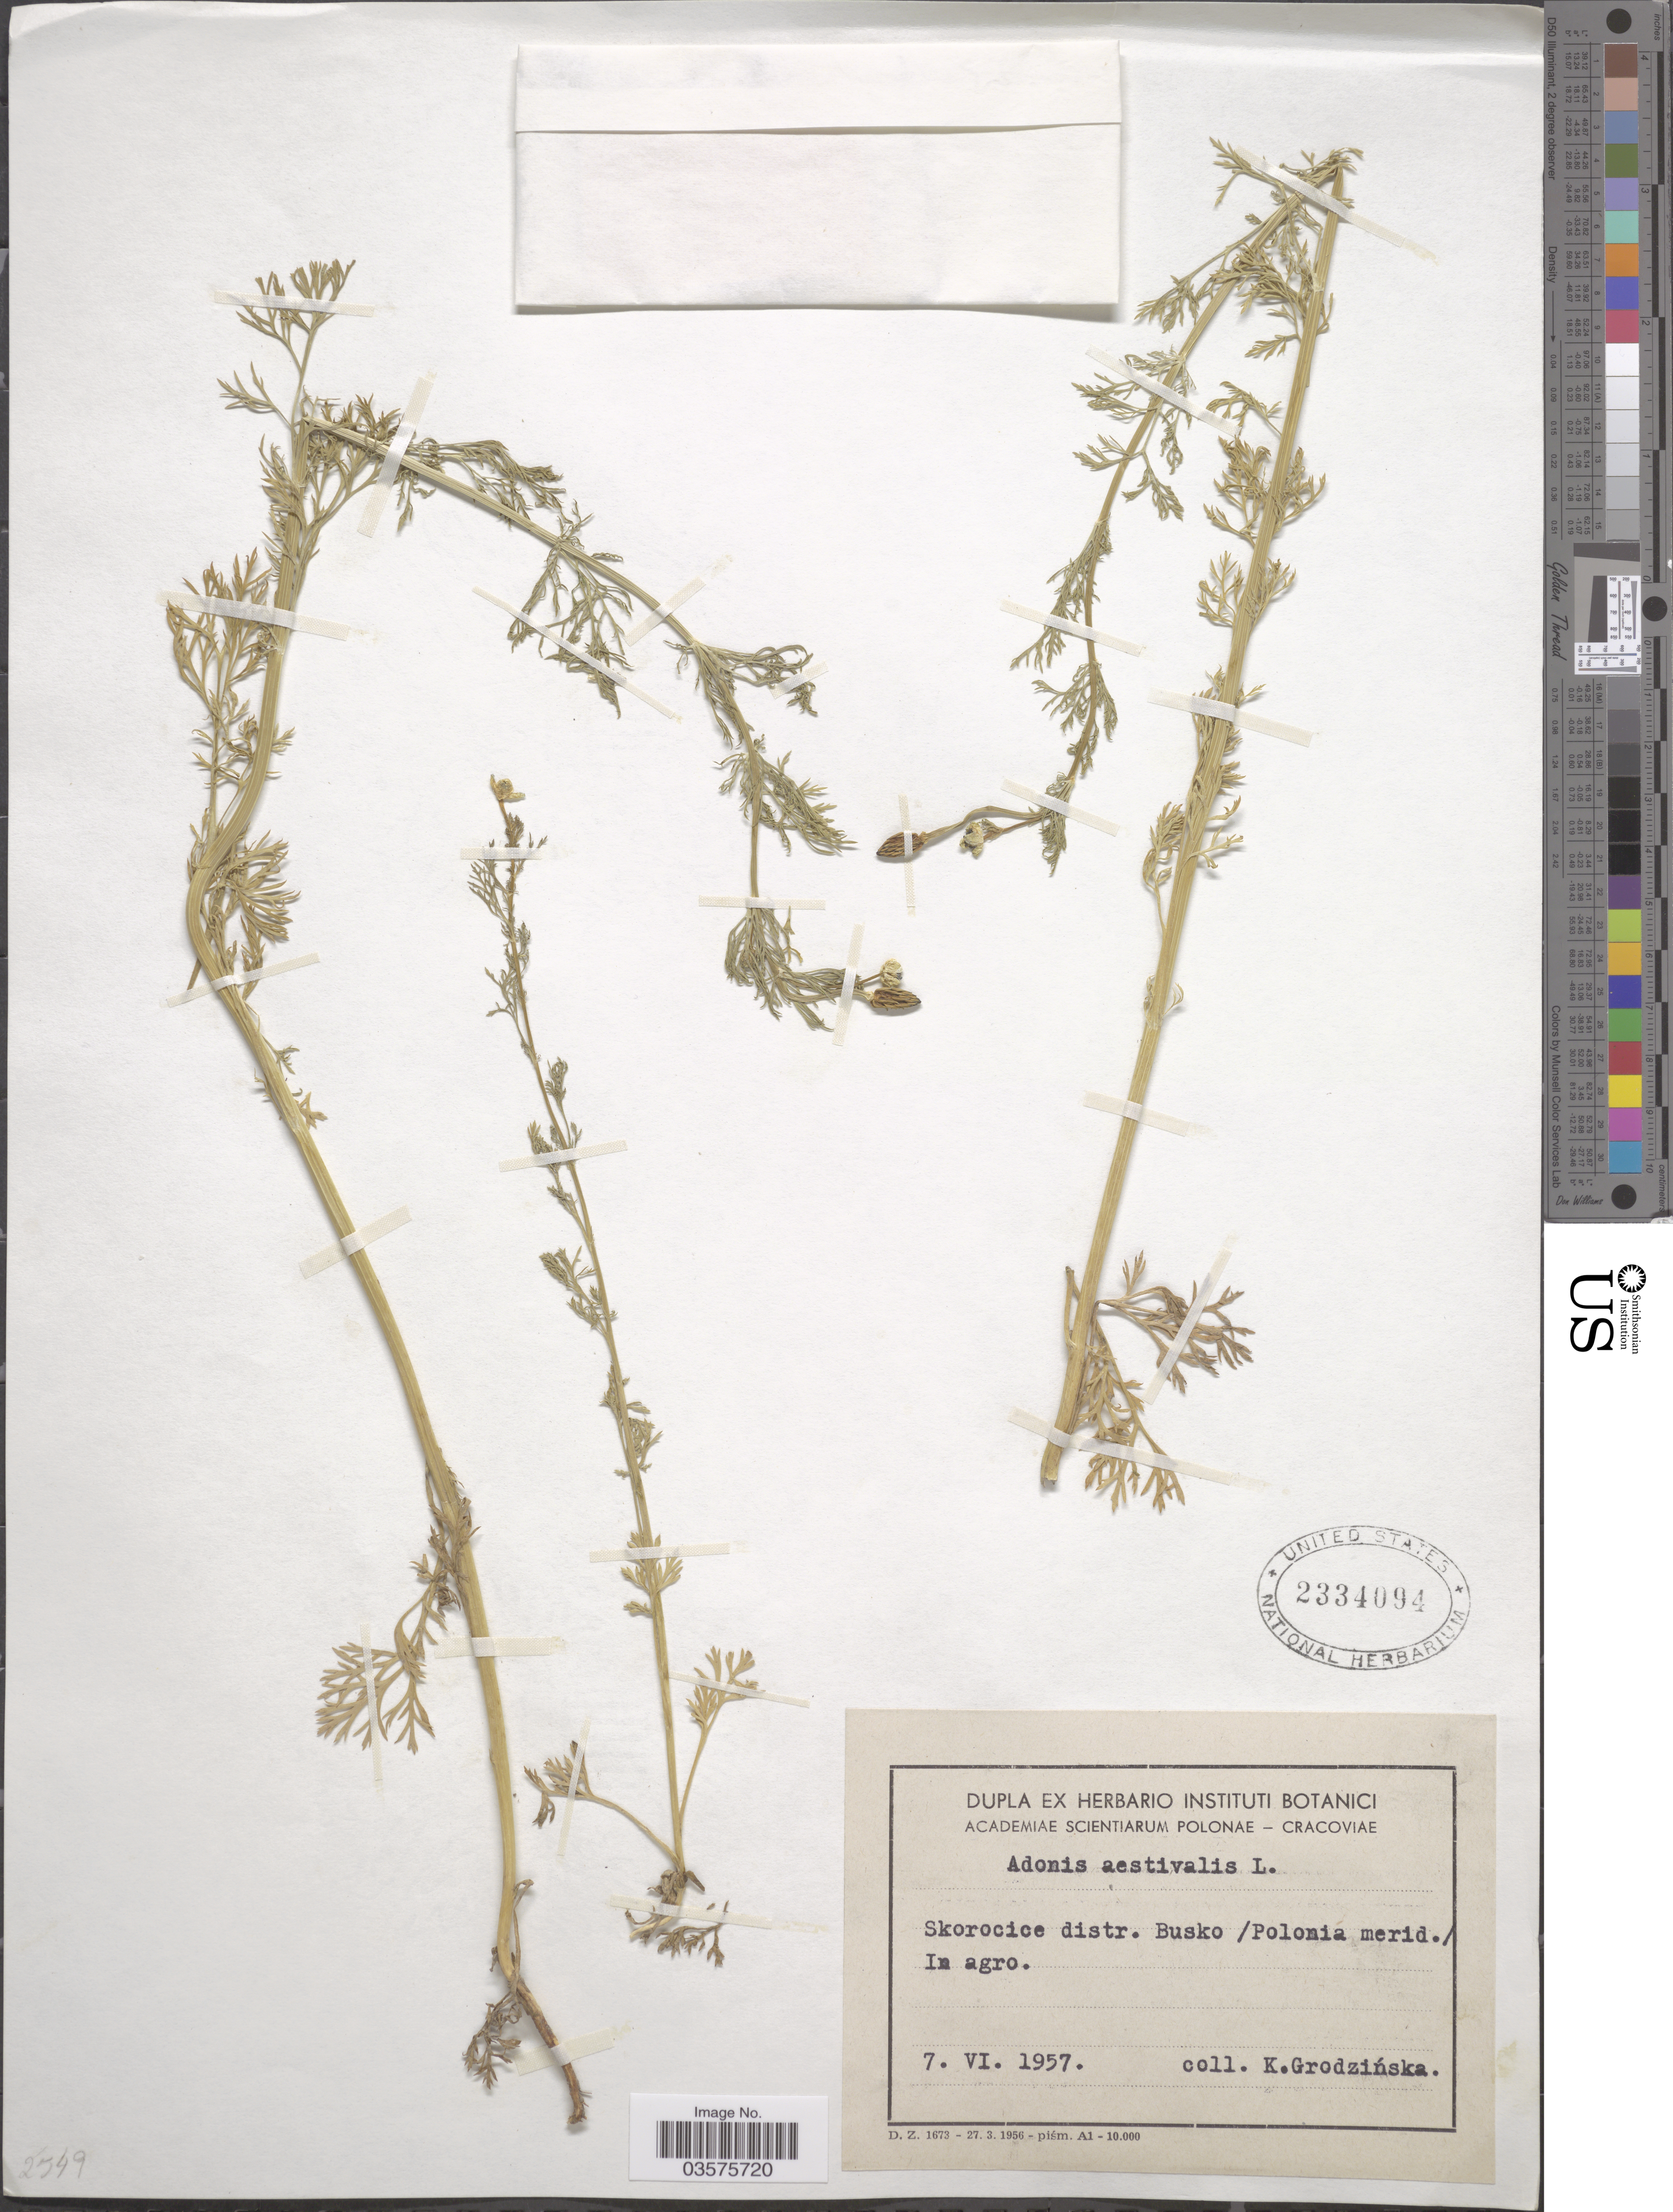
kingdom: Plantae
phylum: Tracheophyta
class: Magnoliopsida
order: Ranunculales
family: Ranunculaceae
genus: Adonis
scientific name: Adonis aestivalis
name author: L.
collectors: K. Grodzinska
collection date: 1957-06-07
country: Poland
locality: Skorocice distr. Busko/ Polonia merd./ In agro.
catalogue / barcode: US 2334094